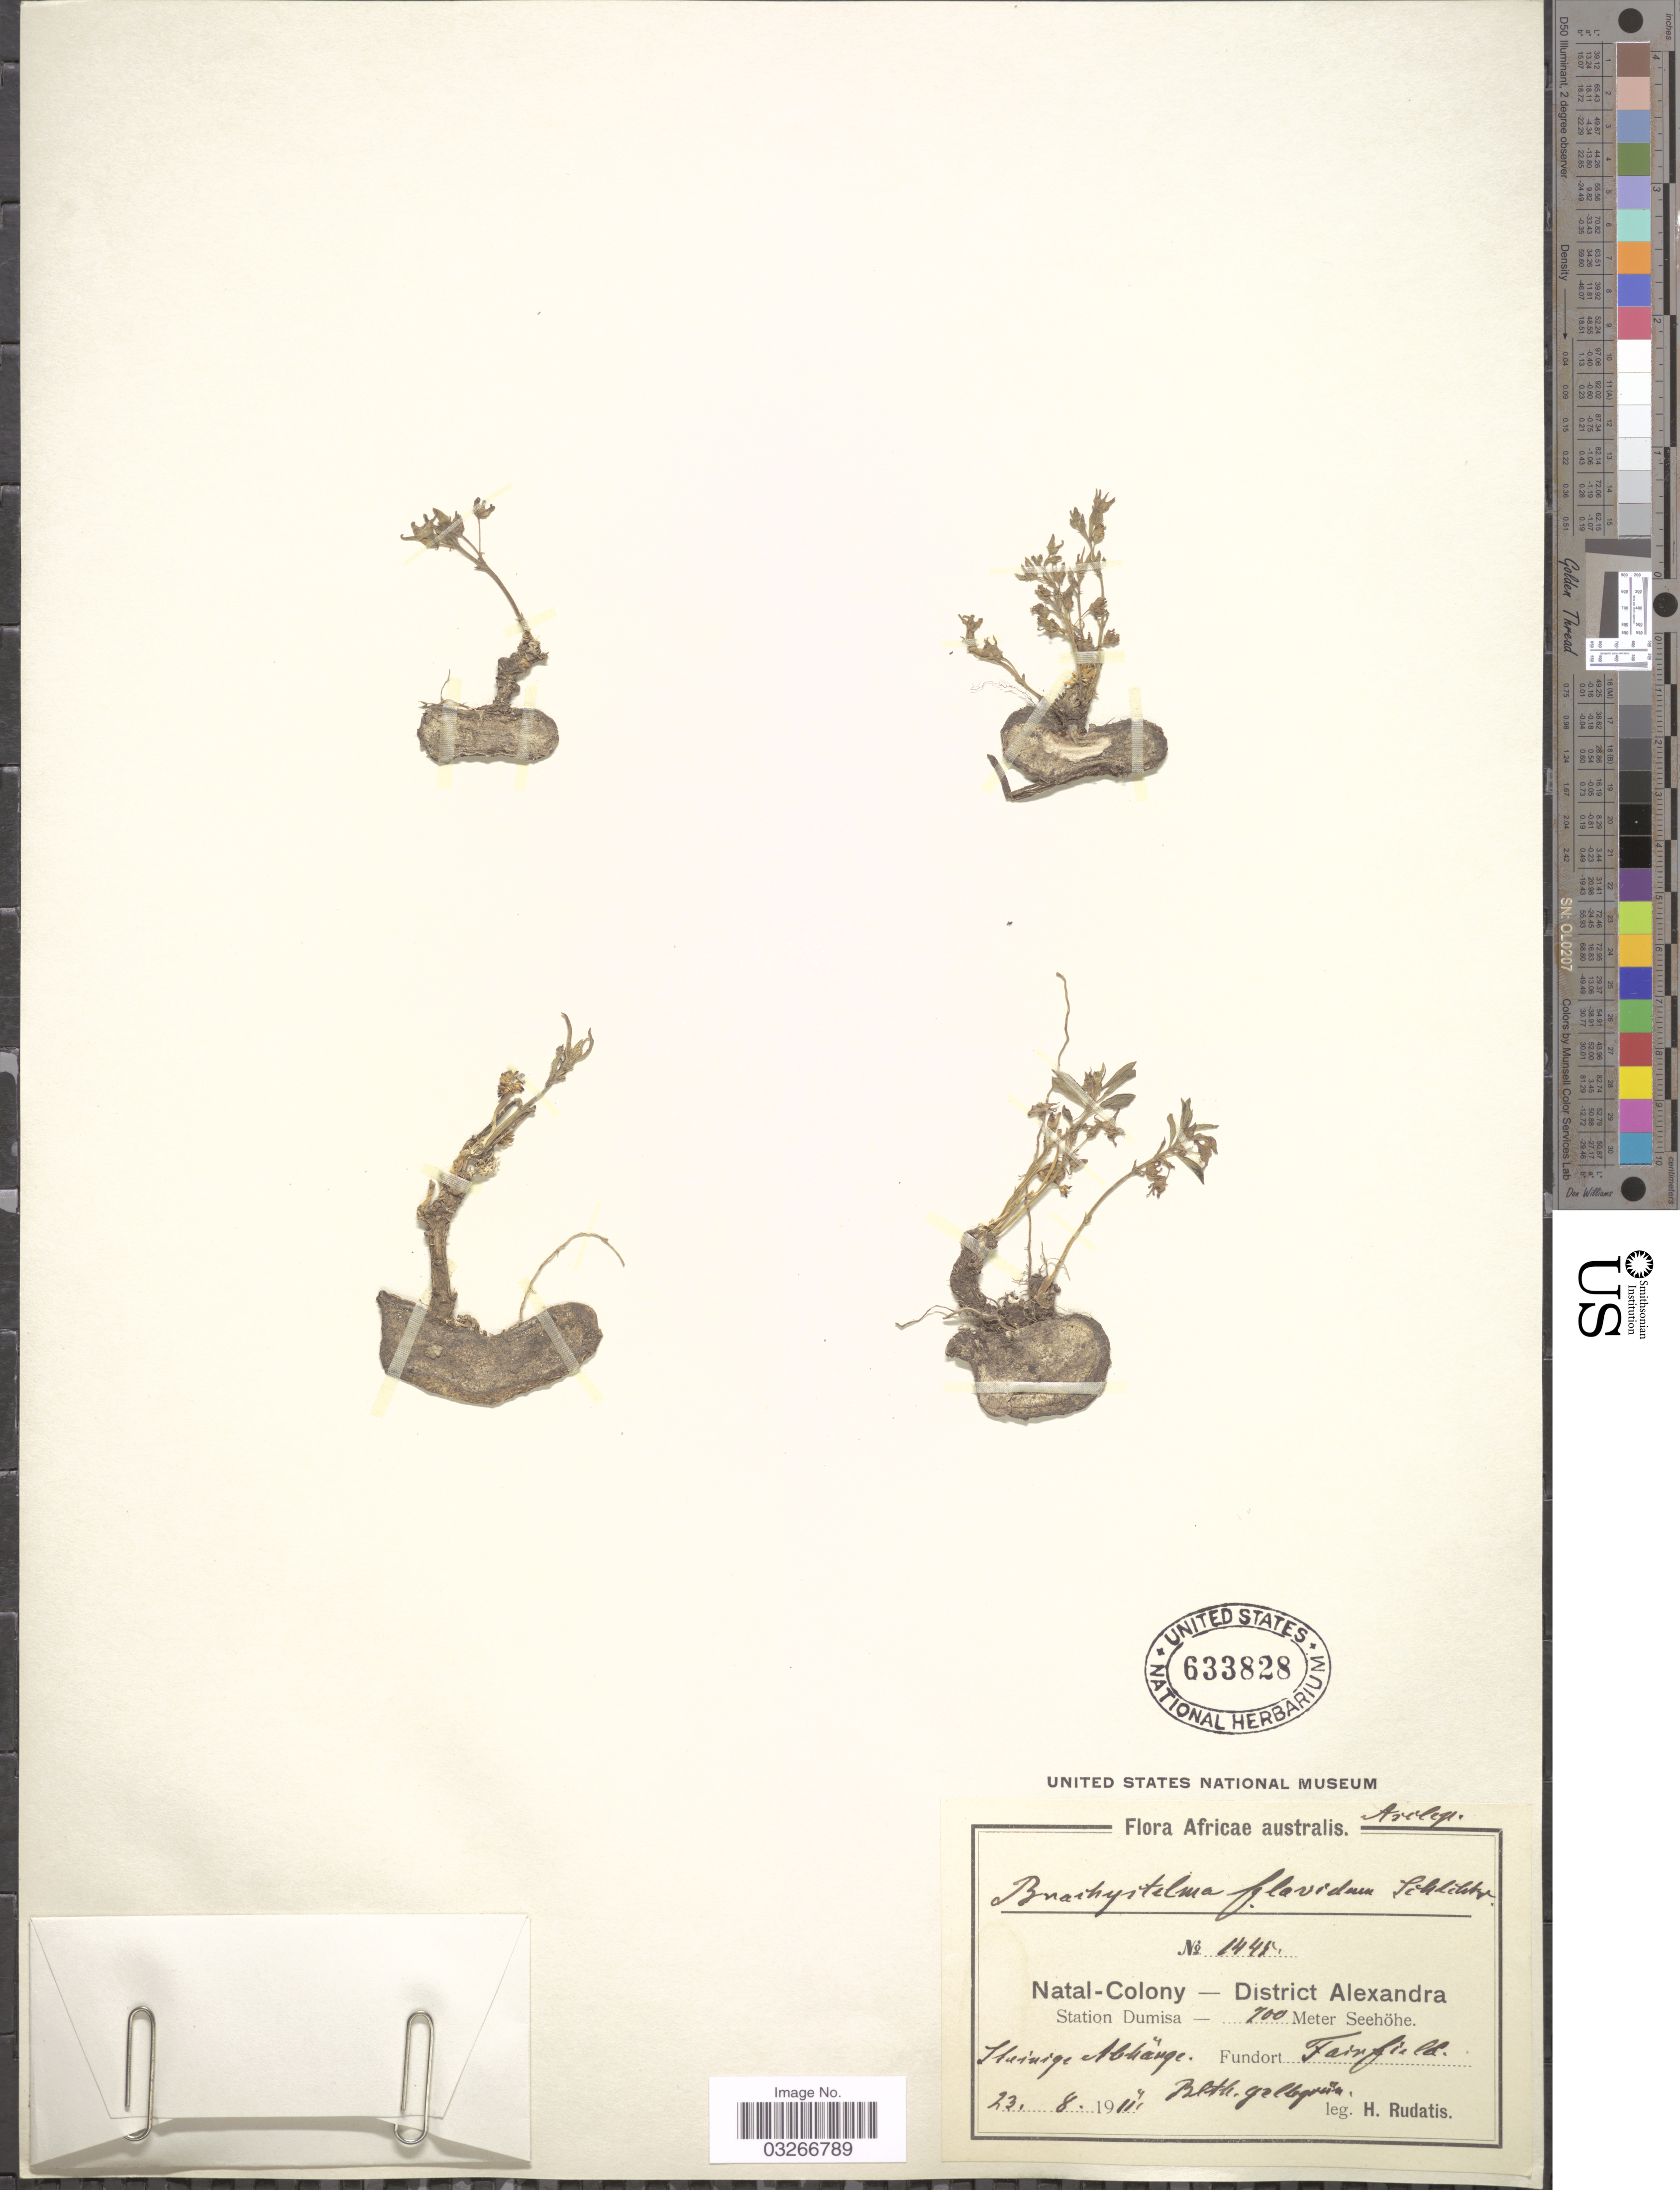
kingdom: Plantae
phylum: Tracheophyta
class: Magnoliopsida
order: Gentianales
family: Apocynaceae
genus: Brachystelma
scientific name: Brachystelma flavidum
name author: Schltr.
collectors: H. Rudatis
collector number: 1445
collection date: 1911-08-23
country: South Africa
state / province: KwaZulu-Natal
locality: Natal-Colony - District Alexandra, Station Dumisa, Fundort Fairfield.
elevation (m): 700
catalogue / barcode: US 633828